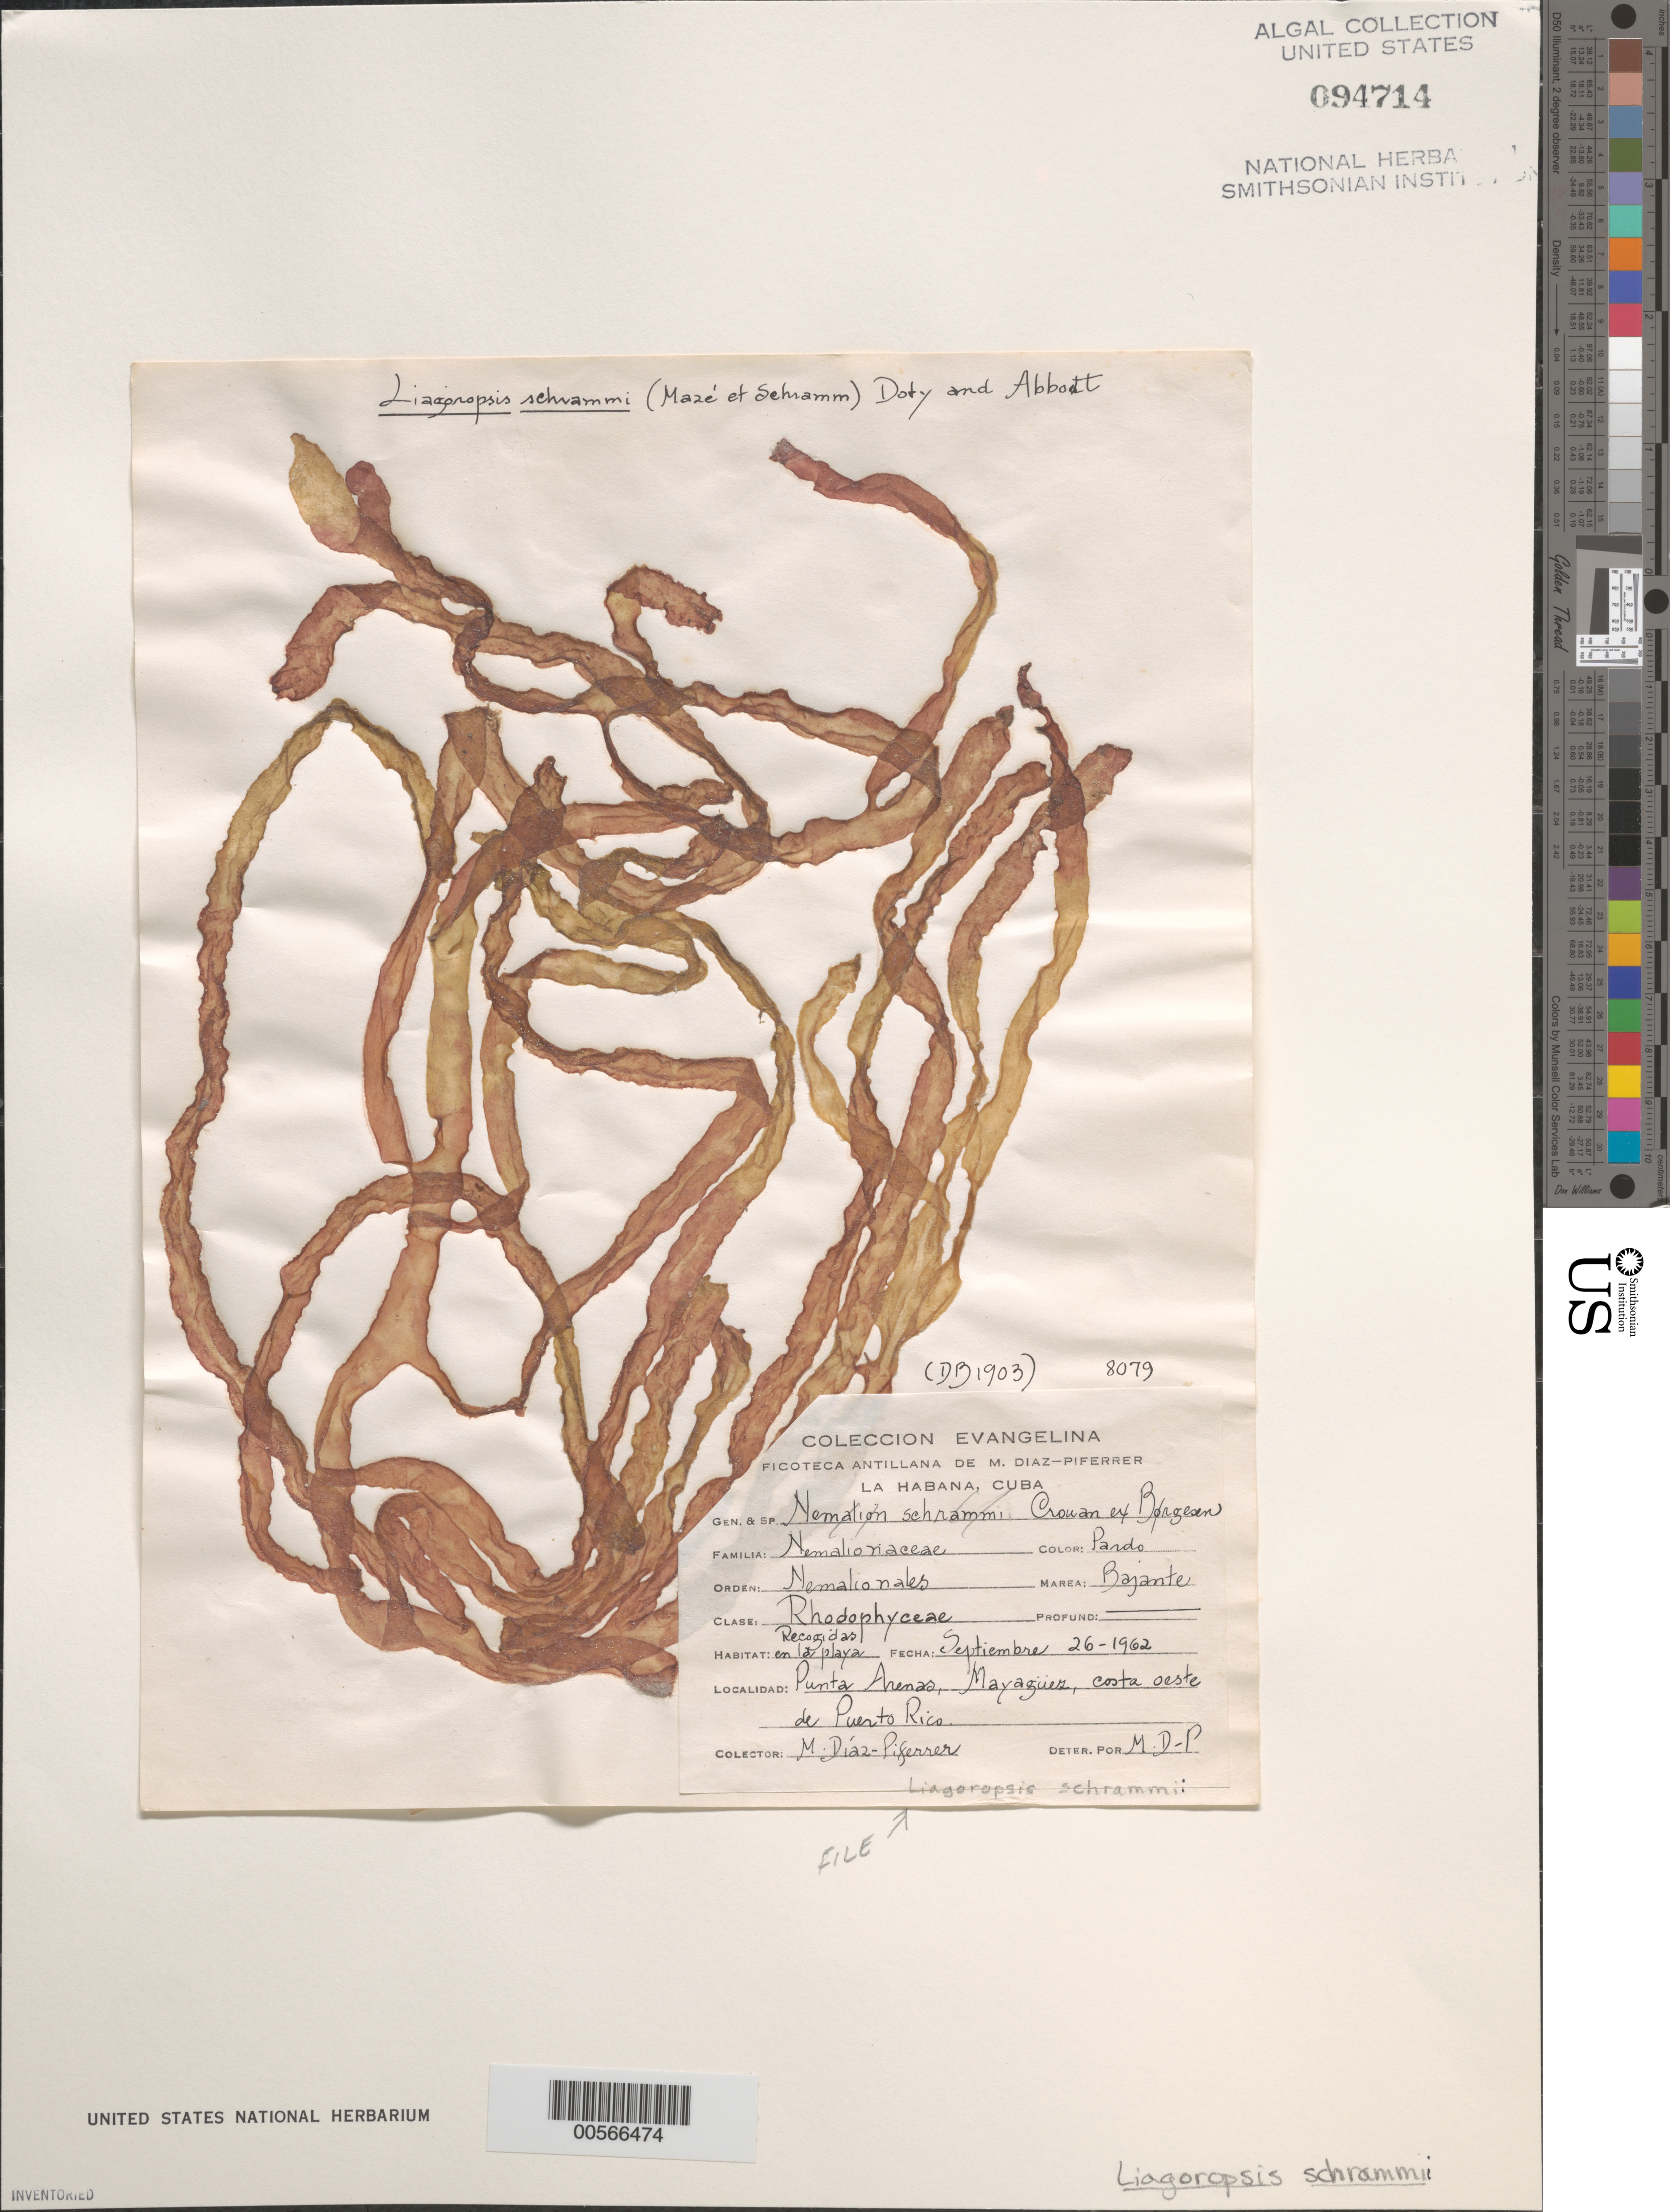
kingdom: Plantae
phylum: Rhodophyta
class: Florideophyceae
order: Nemaliales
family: Liagoraceae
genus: Liagoropsis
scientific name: Liagoropsis schrammii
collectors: M. Diaz-Piferrer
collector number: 8079 & DB-1903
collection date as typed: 26 Sep 1962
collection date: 1962-09-26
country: Puerto Rico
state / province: Mayaguez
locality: Punta Arenas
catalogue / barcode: US 94714